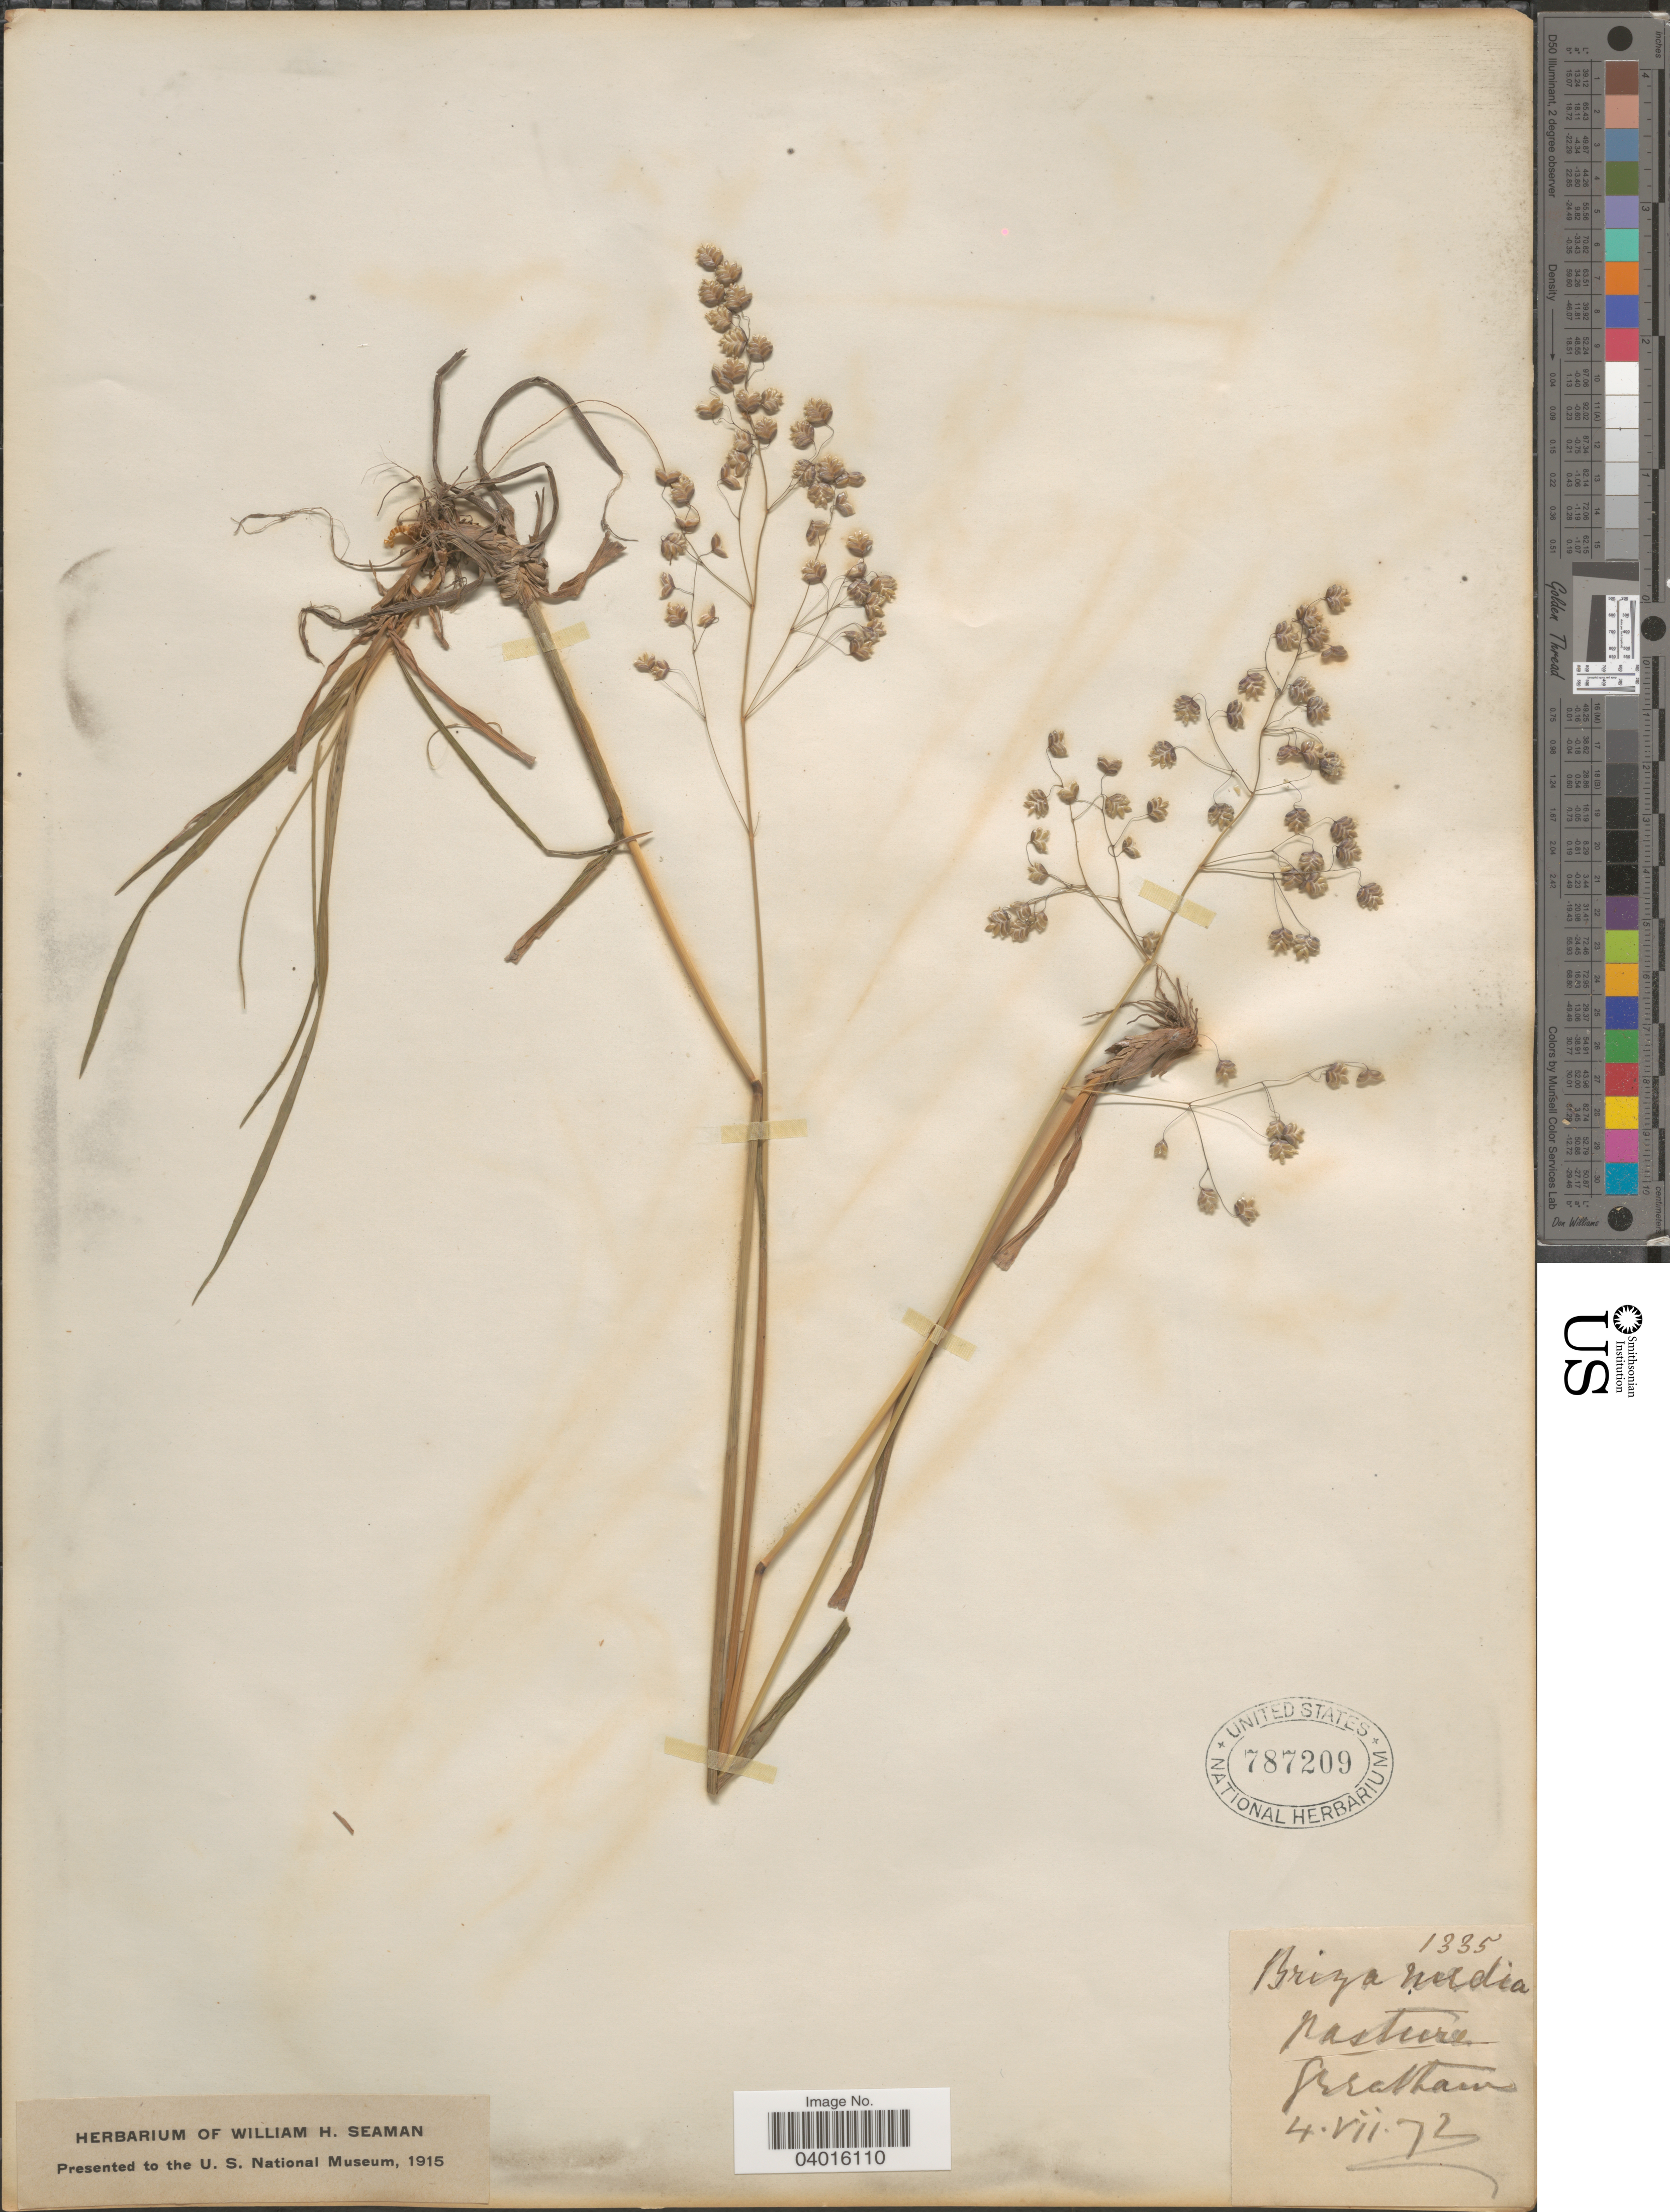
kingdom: Plantae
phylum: Tracheophyta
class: Liliopsida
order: Poales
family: Poaceae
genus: Briza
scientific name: Briza media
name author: L.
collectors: Ex herb. W. H. Seaman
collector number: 1335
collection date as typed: Transcribed d/m/y: 4/7/72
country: United Kingdom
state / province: England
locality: Greatham.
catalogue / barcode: US 787209